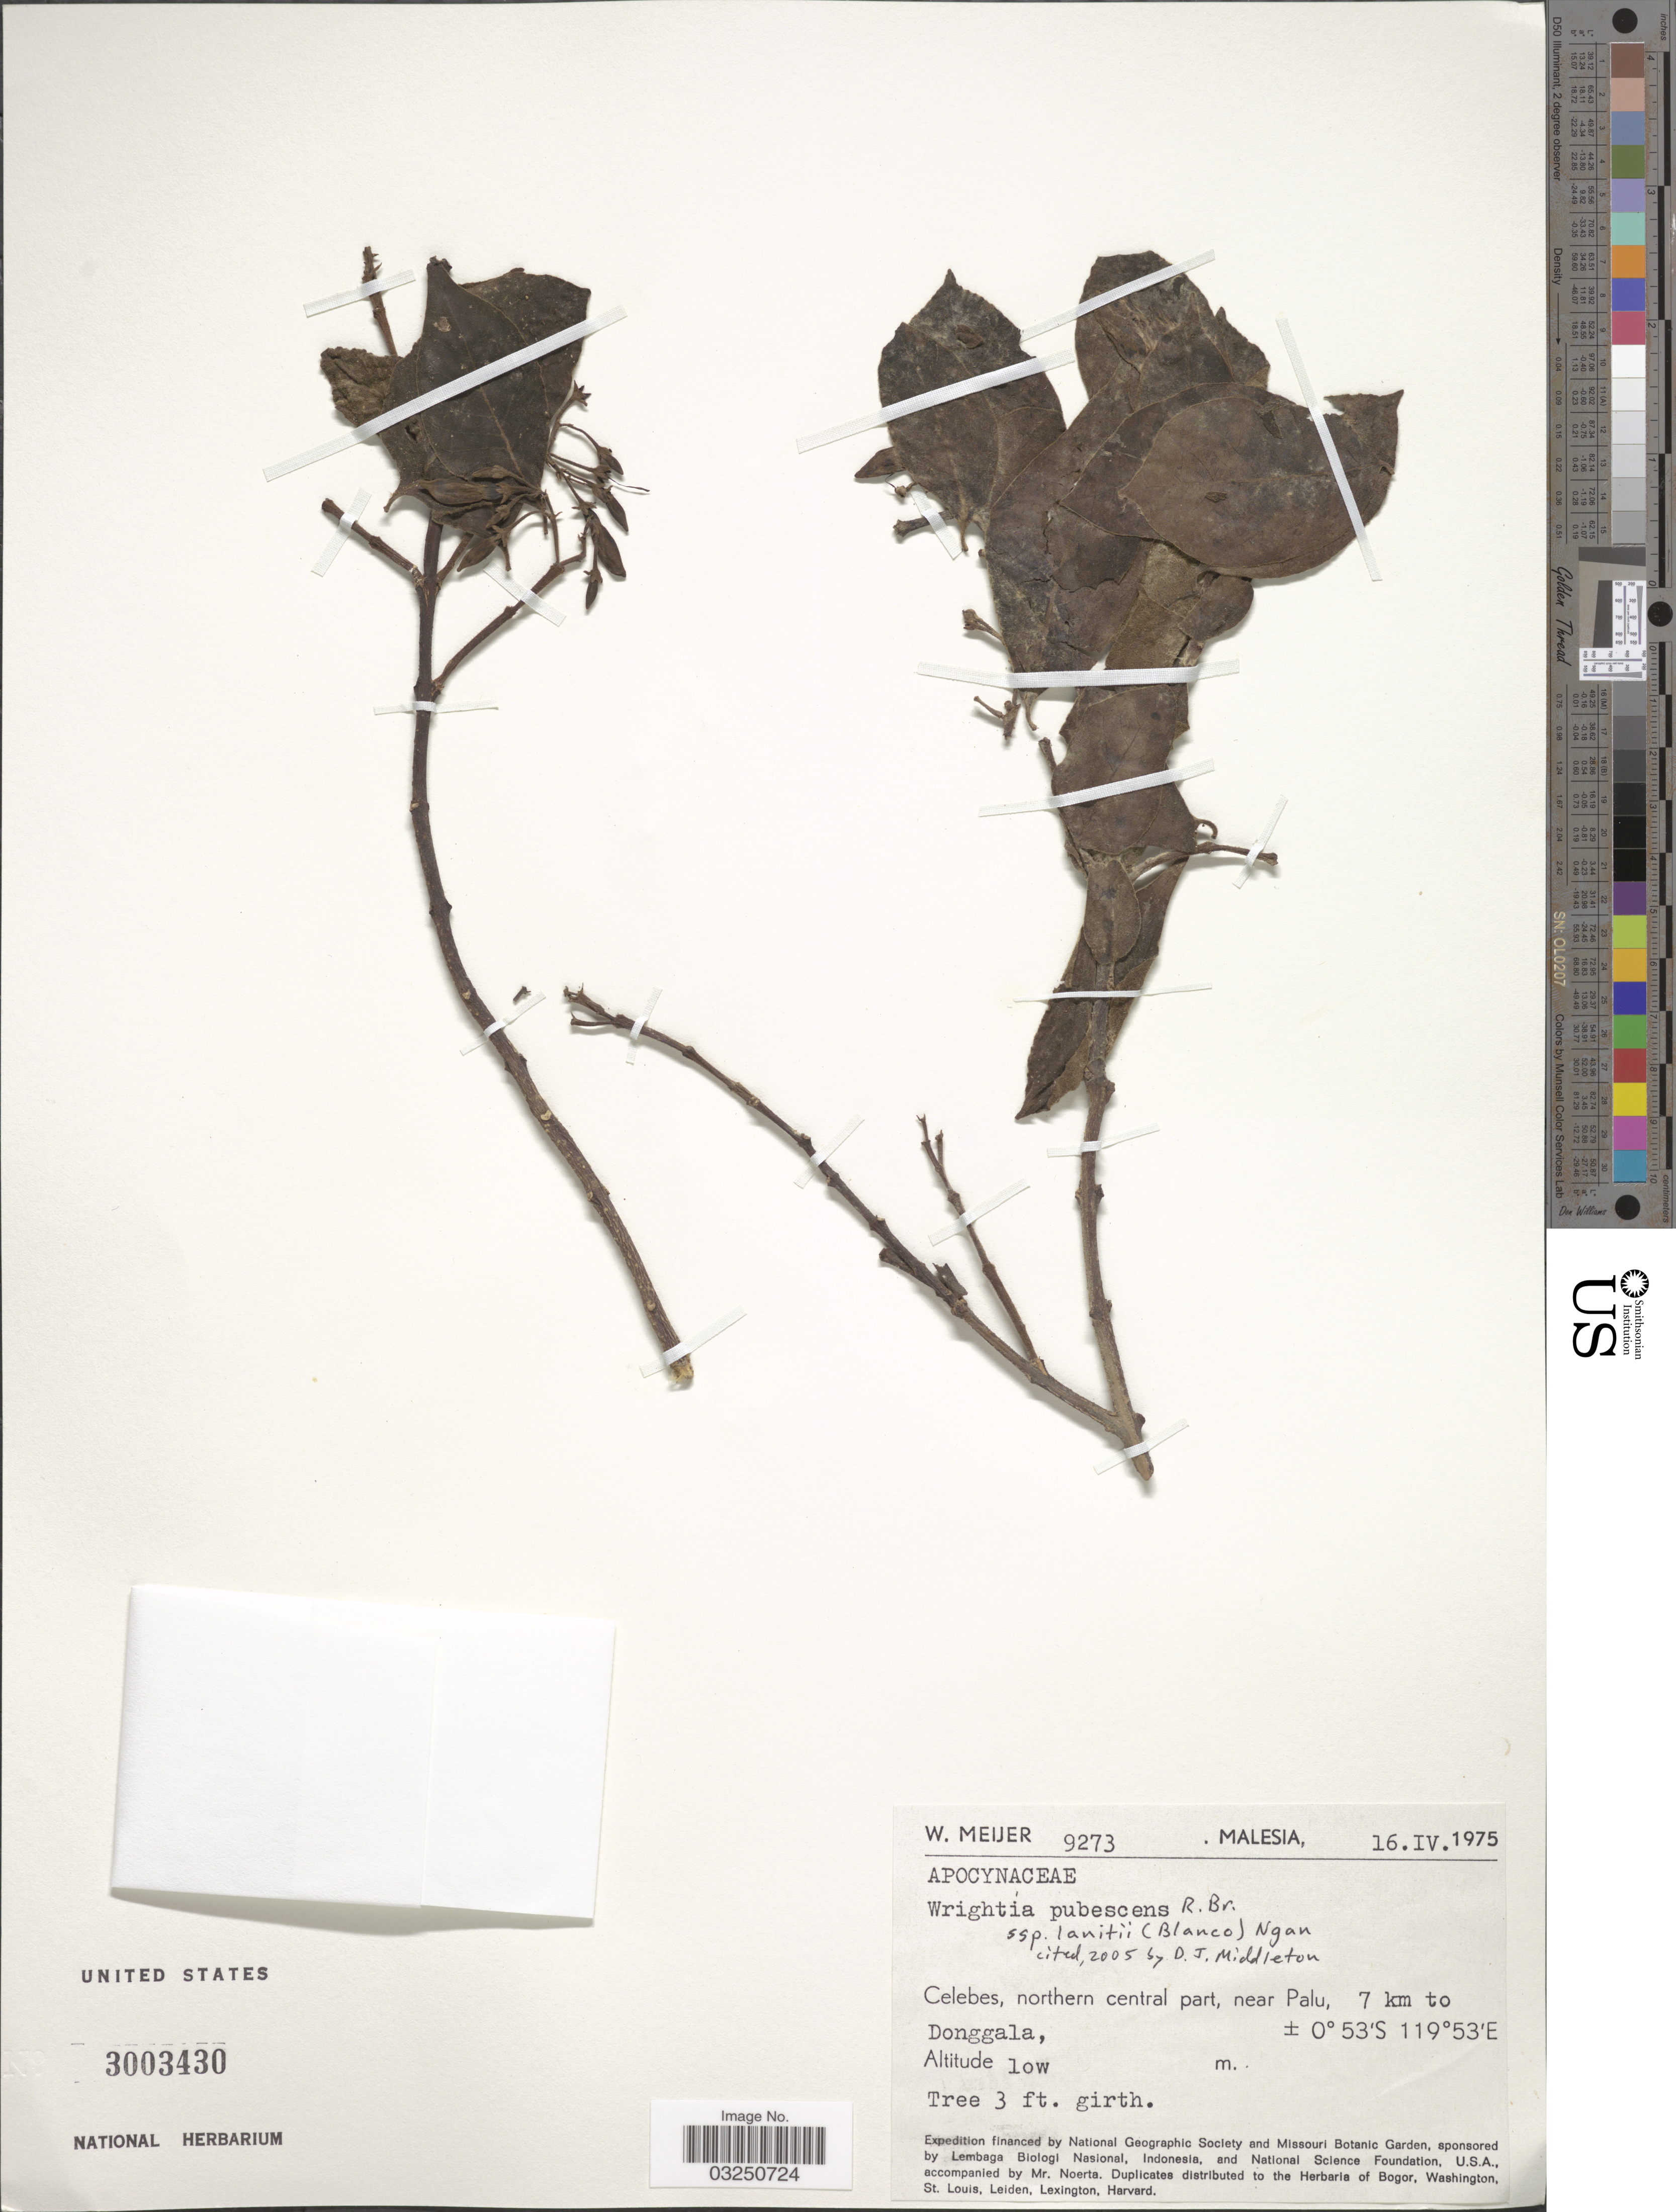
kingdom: Plantae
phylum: Tracheophyta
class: Magnoliopsida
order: Gentianales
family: Apocynaceae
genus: Wrightia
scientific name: Wrightia pubescens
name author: R. Br.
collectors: W. Meijer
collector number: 9273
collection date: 1975-04-16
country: Malaysia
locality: Celebes, northern central part, near Palu, 7 km to Donggala.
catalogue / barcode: US 3003430